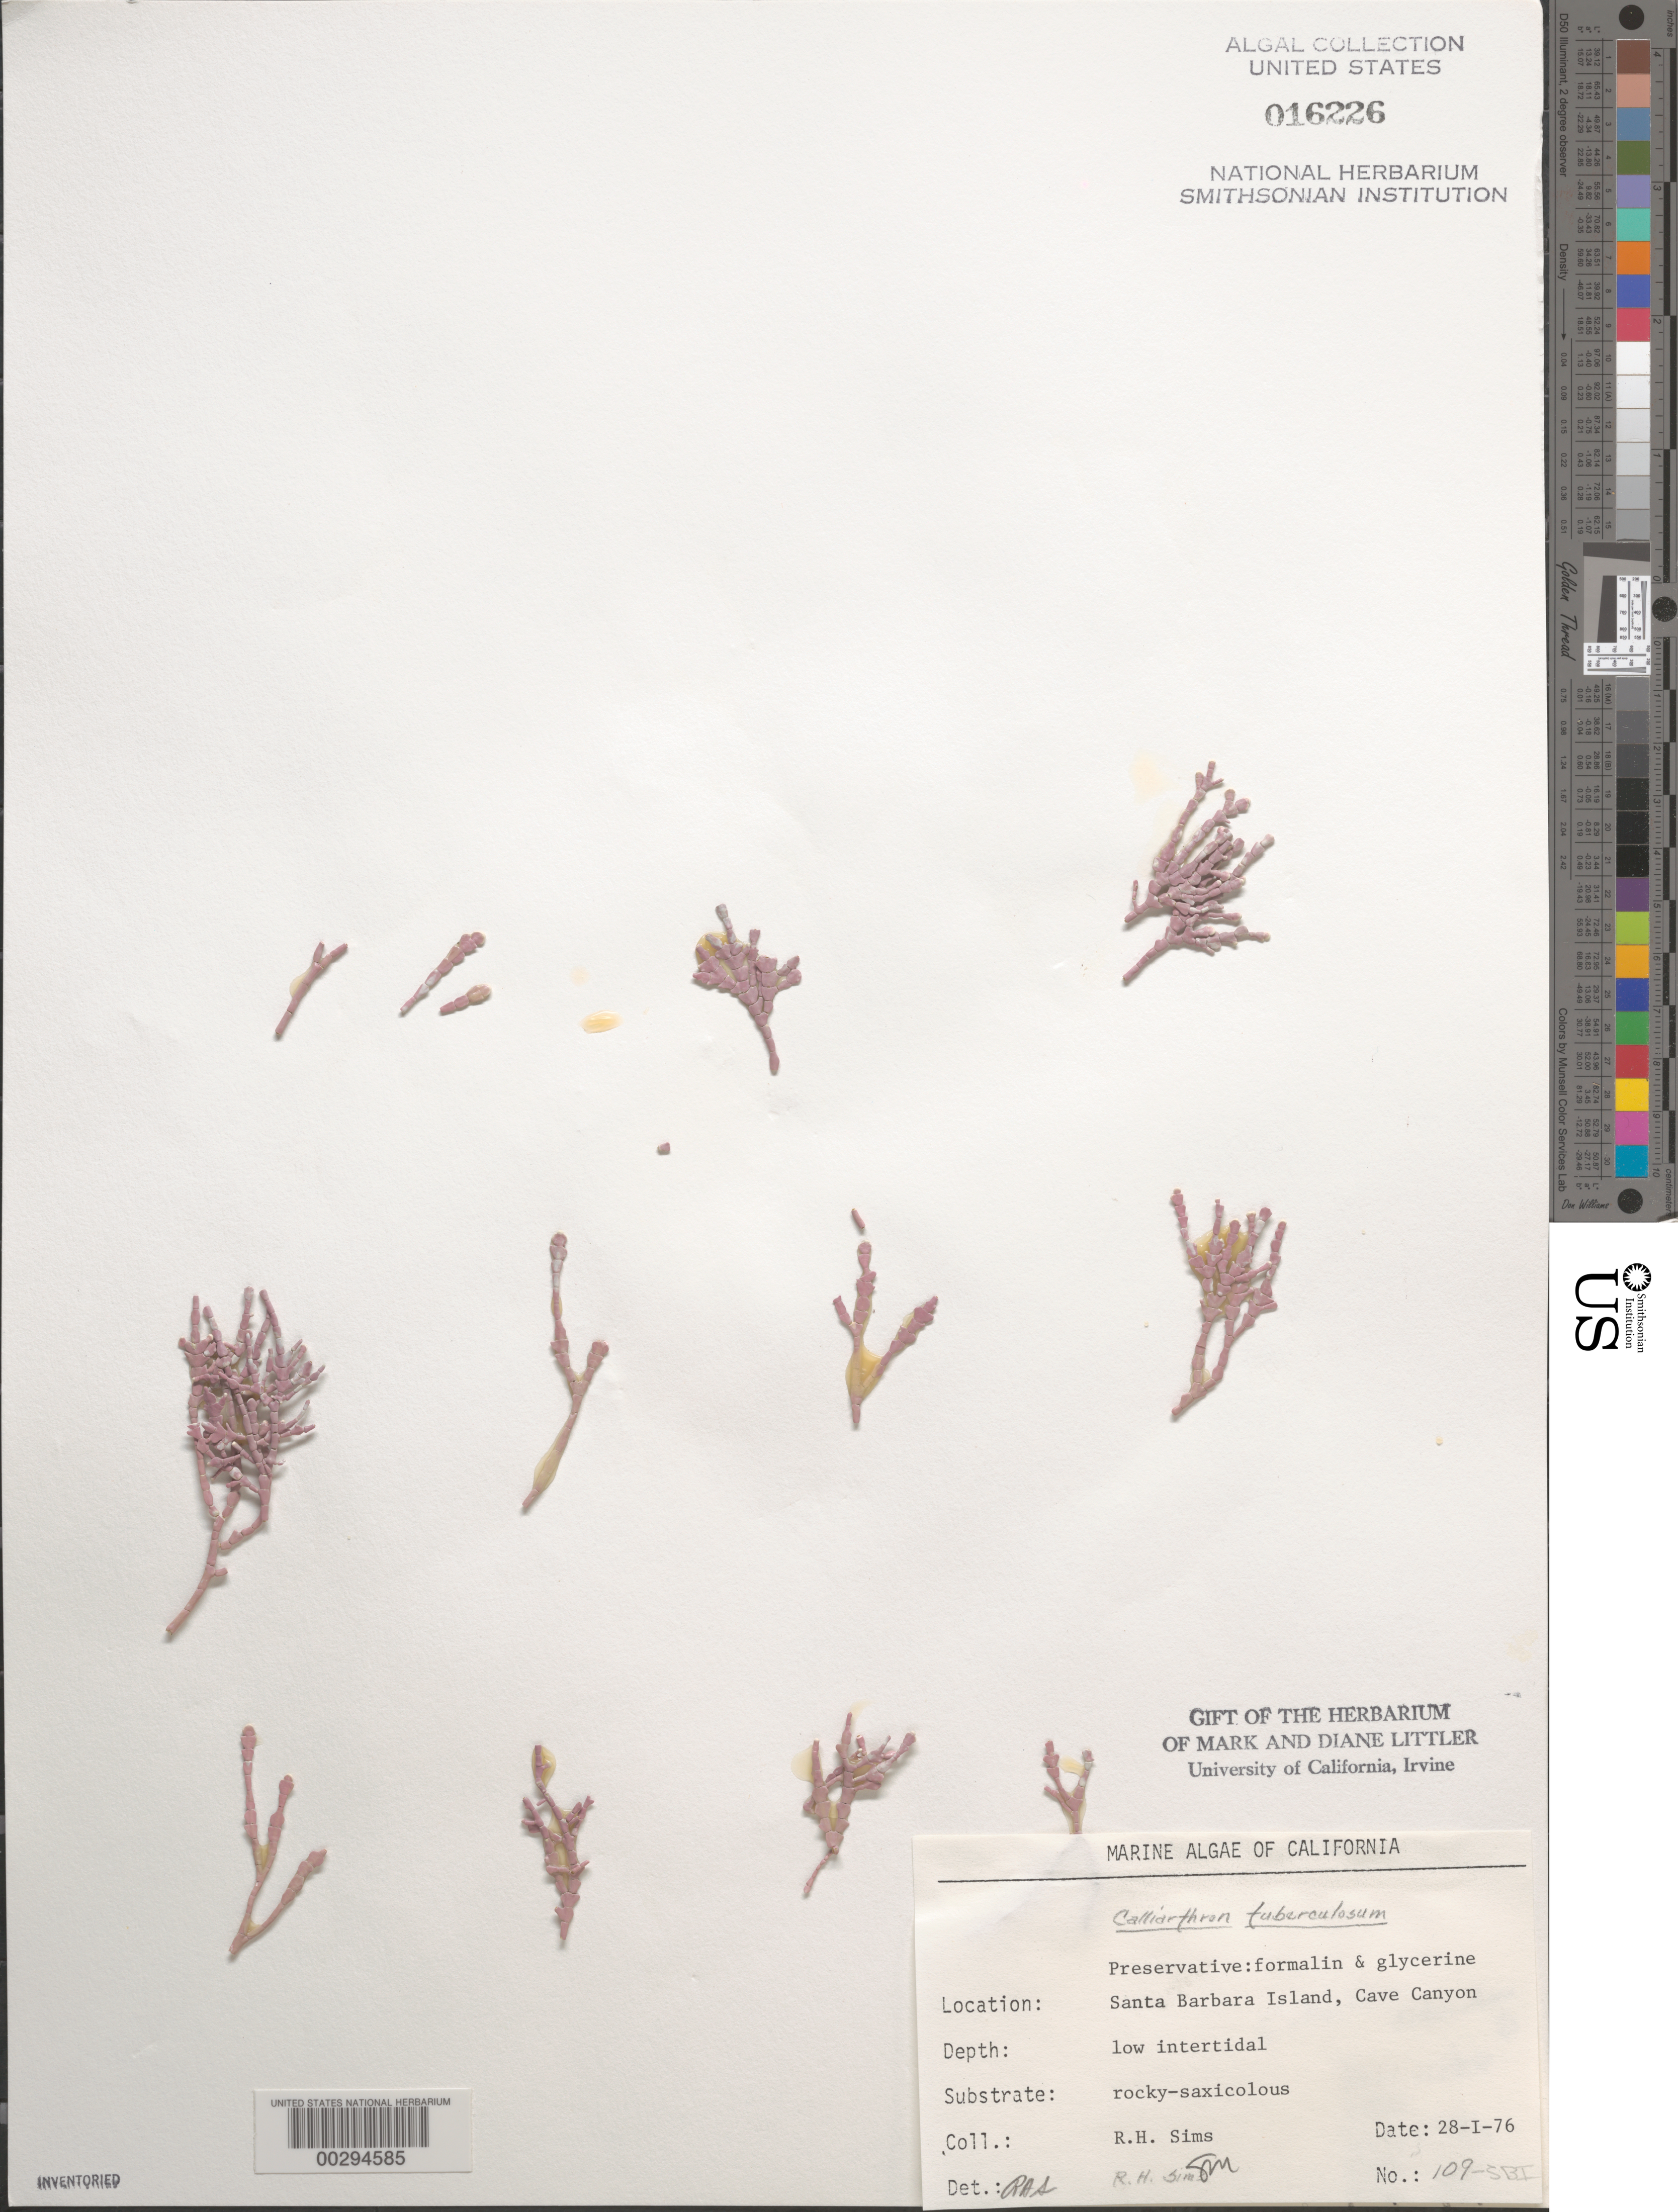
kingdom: Plantae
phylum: Rhodophyta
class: Florideophyceae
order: Corallinales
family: Corallinaceae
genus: Calliarthron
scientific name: Calliarthron tuberculosum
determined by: Sims, Robert H.; Murray, S. N.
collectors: R. H. Sims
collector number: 109-sbi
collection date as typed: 28 Jan 1976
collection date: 1976-01-28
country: United States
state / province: California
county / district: Santa Barbara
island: Santa Barbara Island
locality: Cave Canyon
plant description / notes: BLM-SOCALBIGHT Rocky Intertidal Survey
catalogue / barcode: US 16226